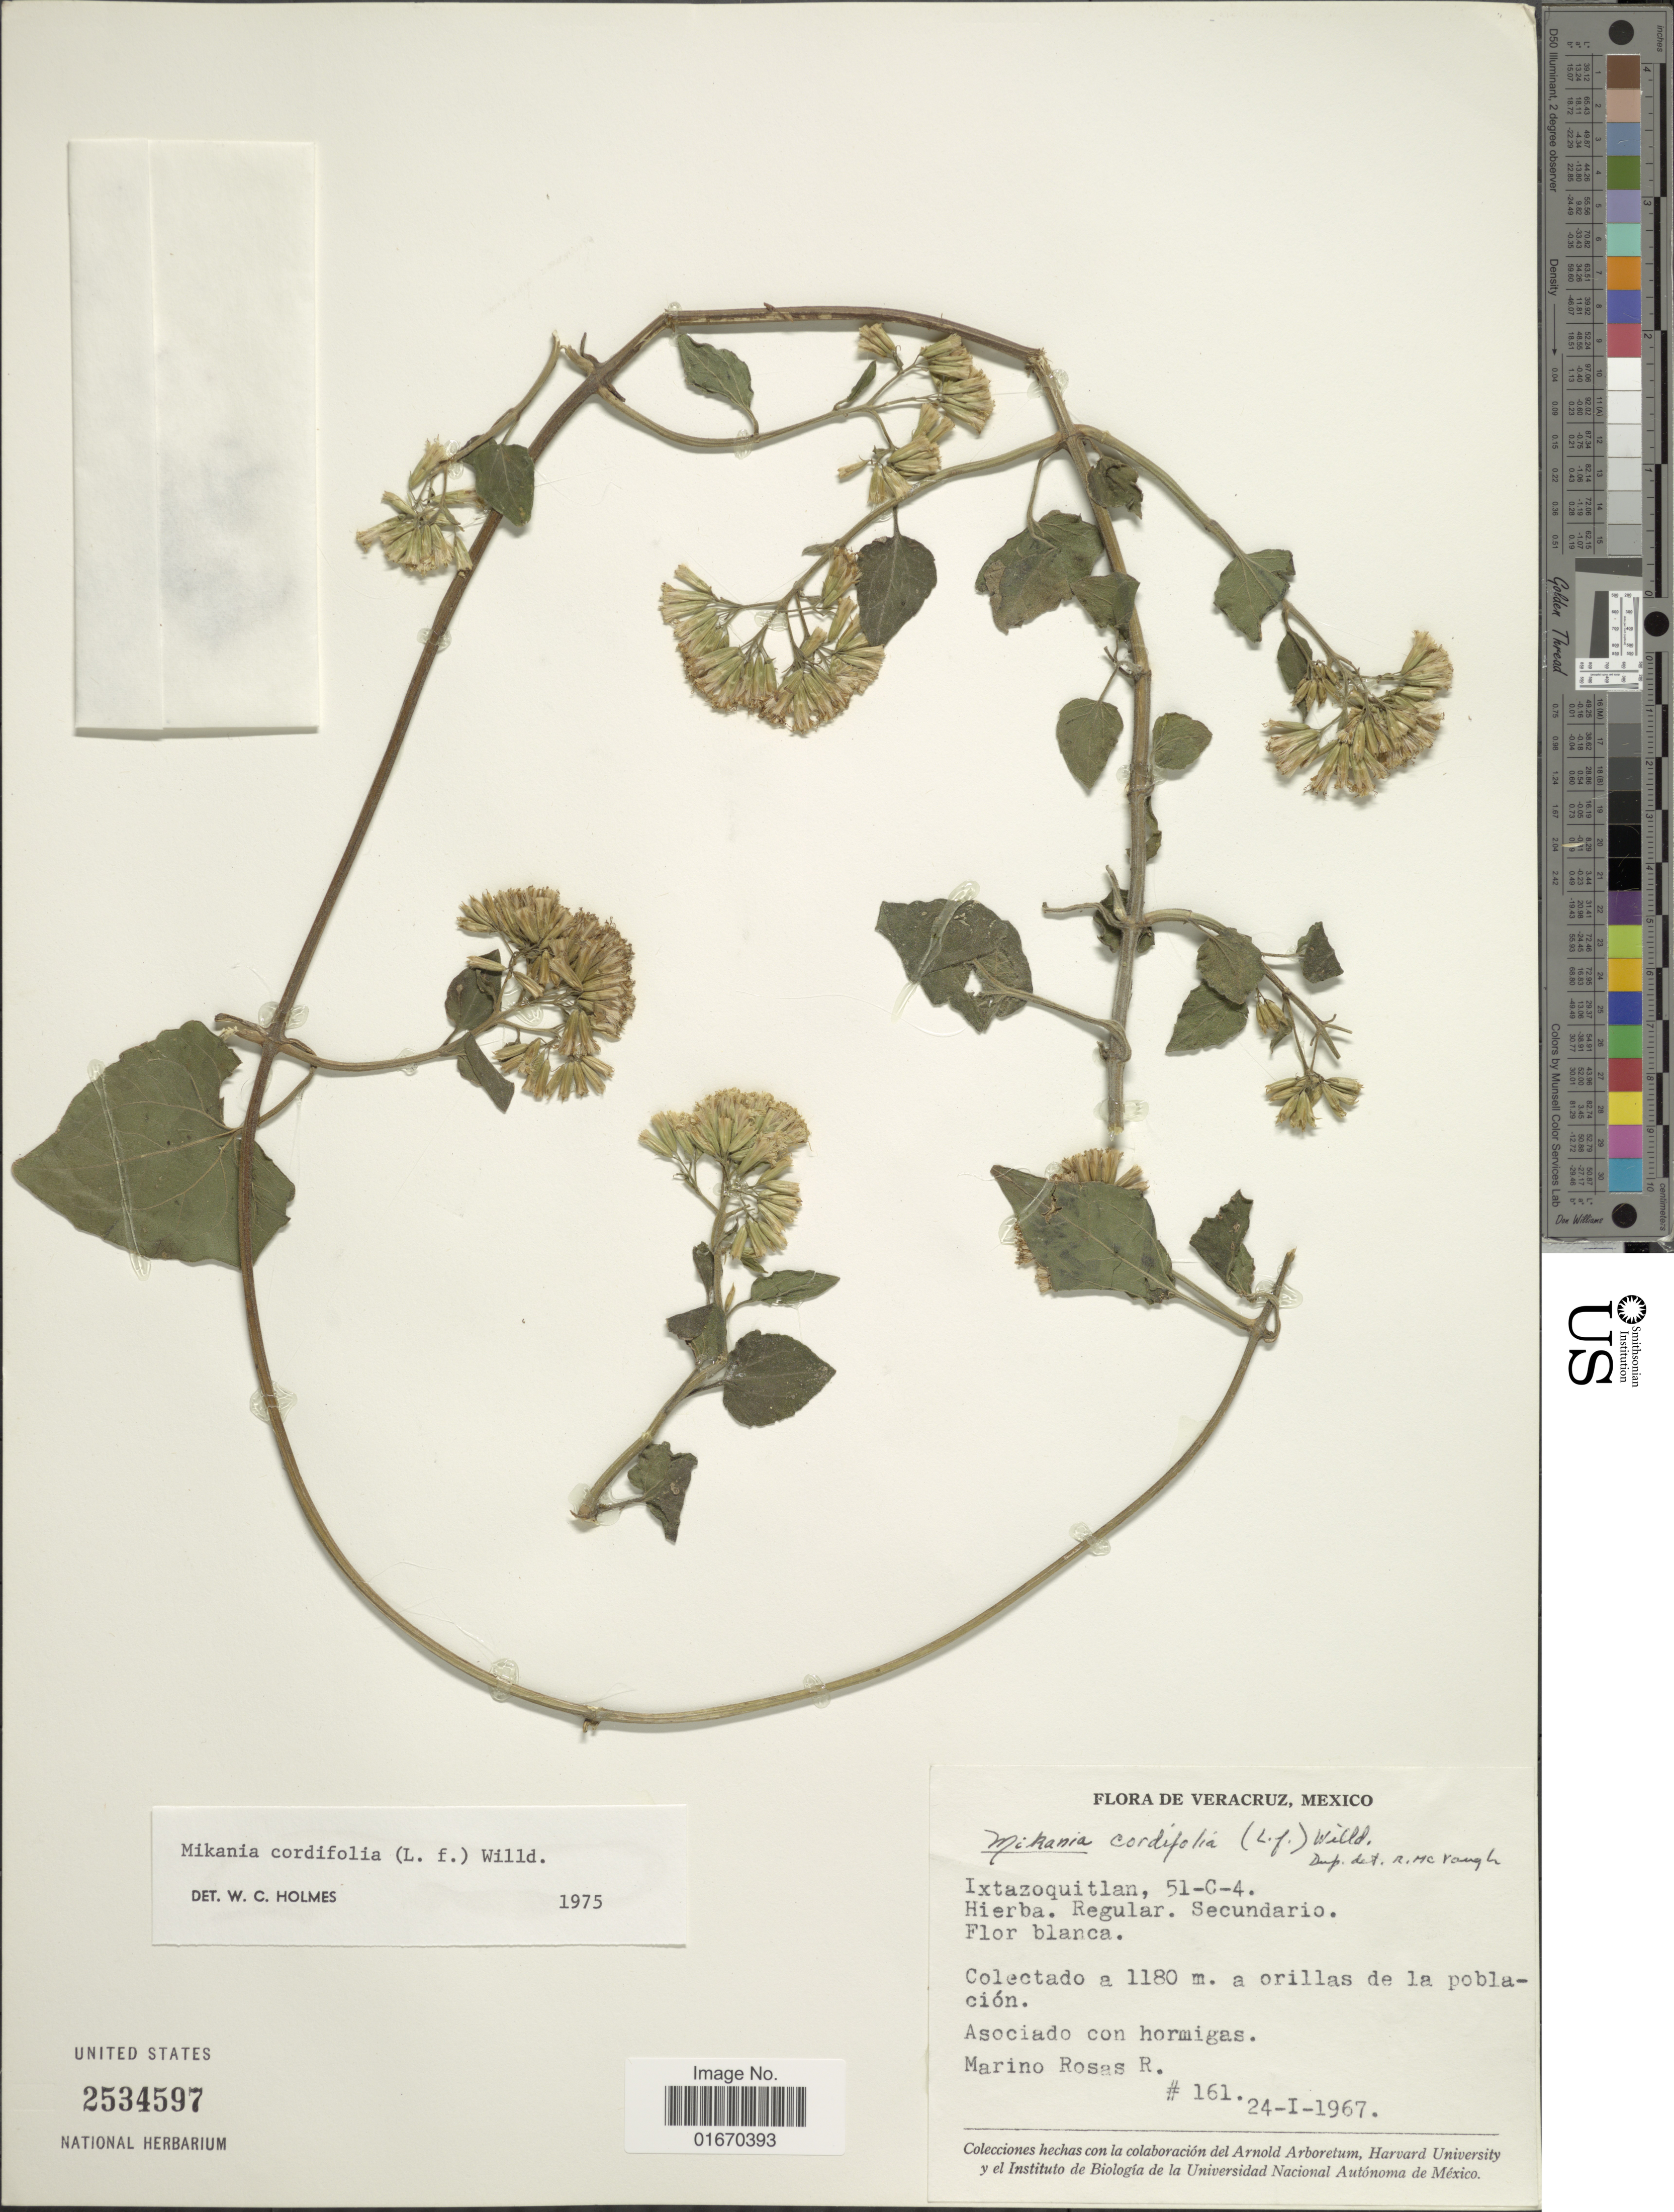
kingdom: Plantae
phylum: Tracheophyta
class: Magnoliopsida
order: Asterales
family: Asteraceae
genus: Mikania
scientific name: Mikania cordifolia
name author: Kunth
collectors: M. Rosas R.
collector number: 161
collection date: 1967-01-24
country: Mexico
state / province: Veracruz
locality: Veracruz, Ixtazoquitlan, 51-C-4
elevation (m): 1180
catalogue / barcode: US 2534597